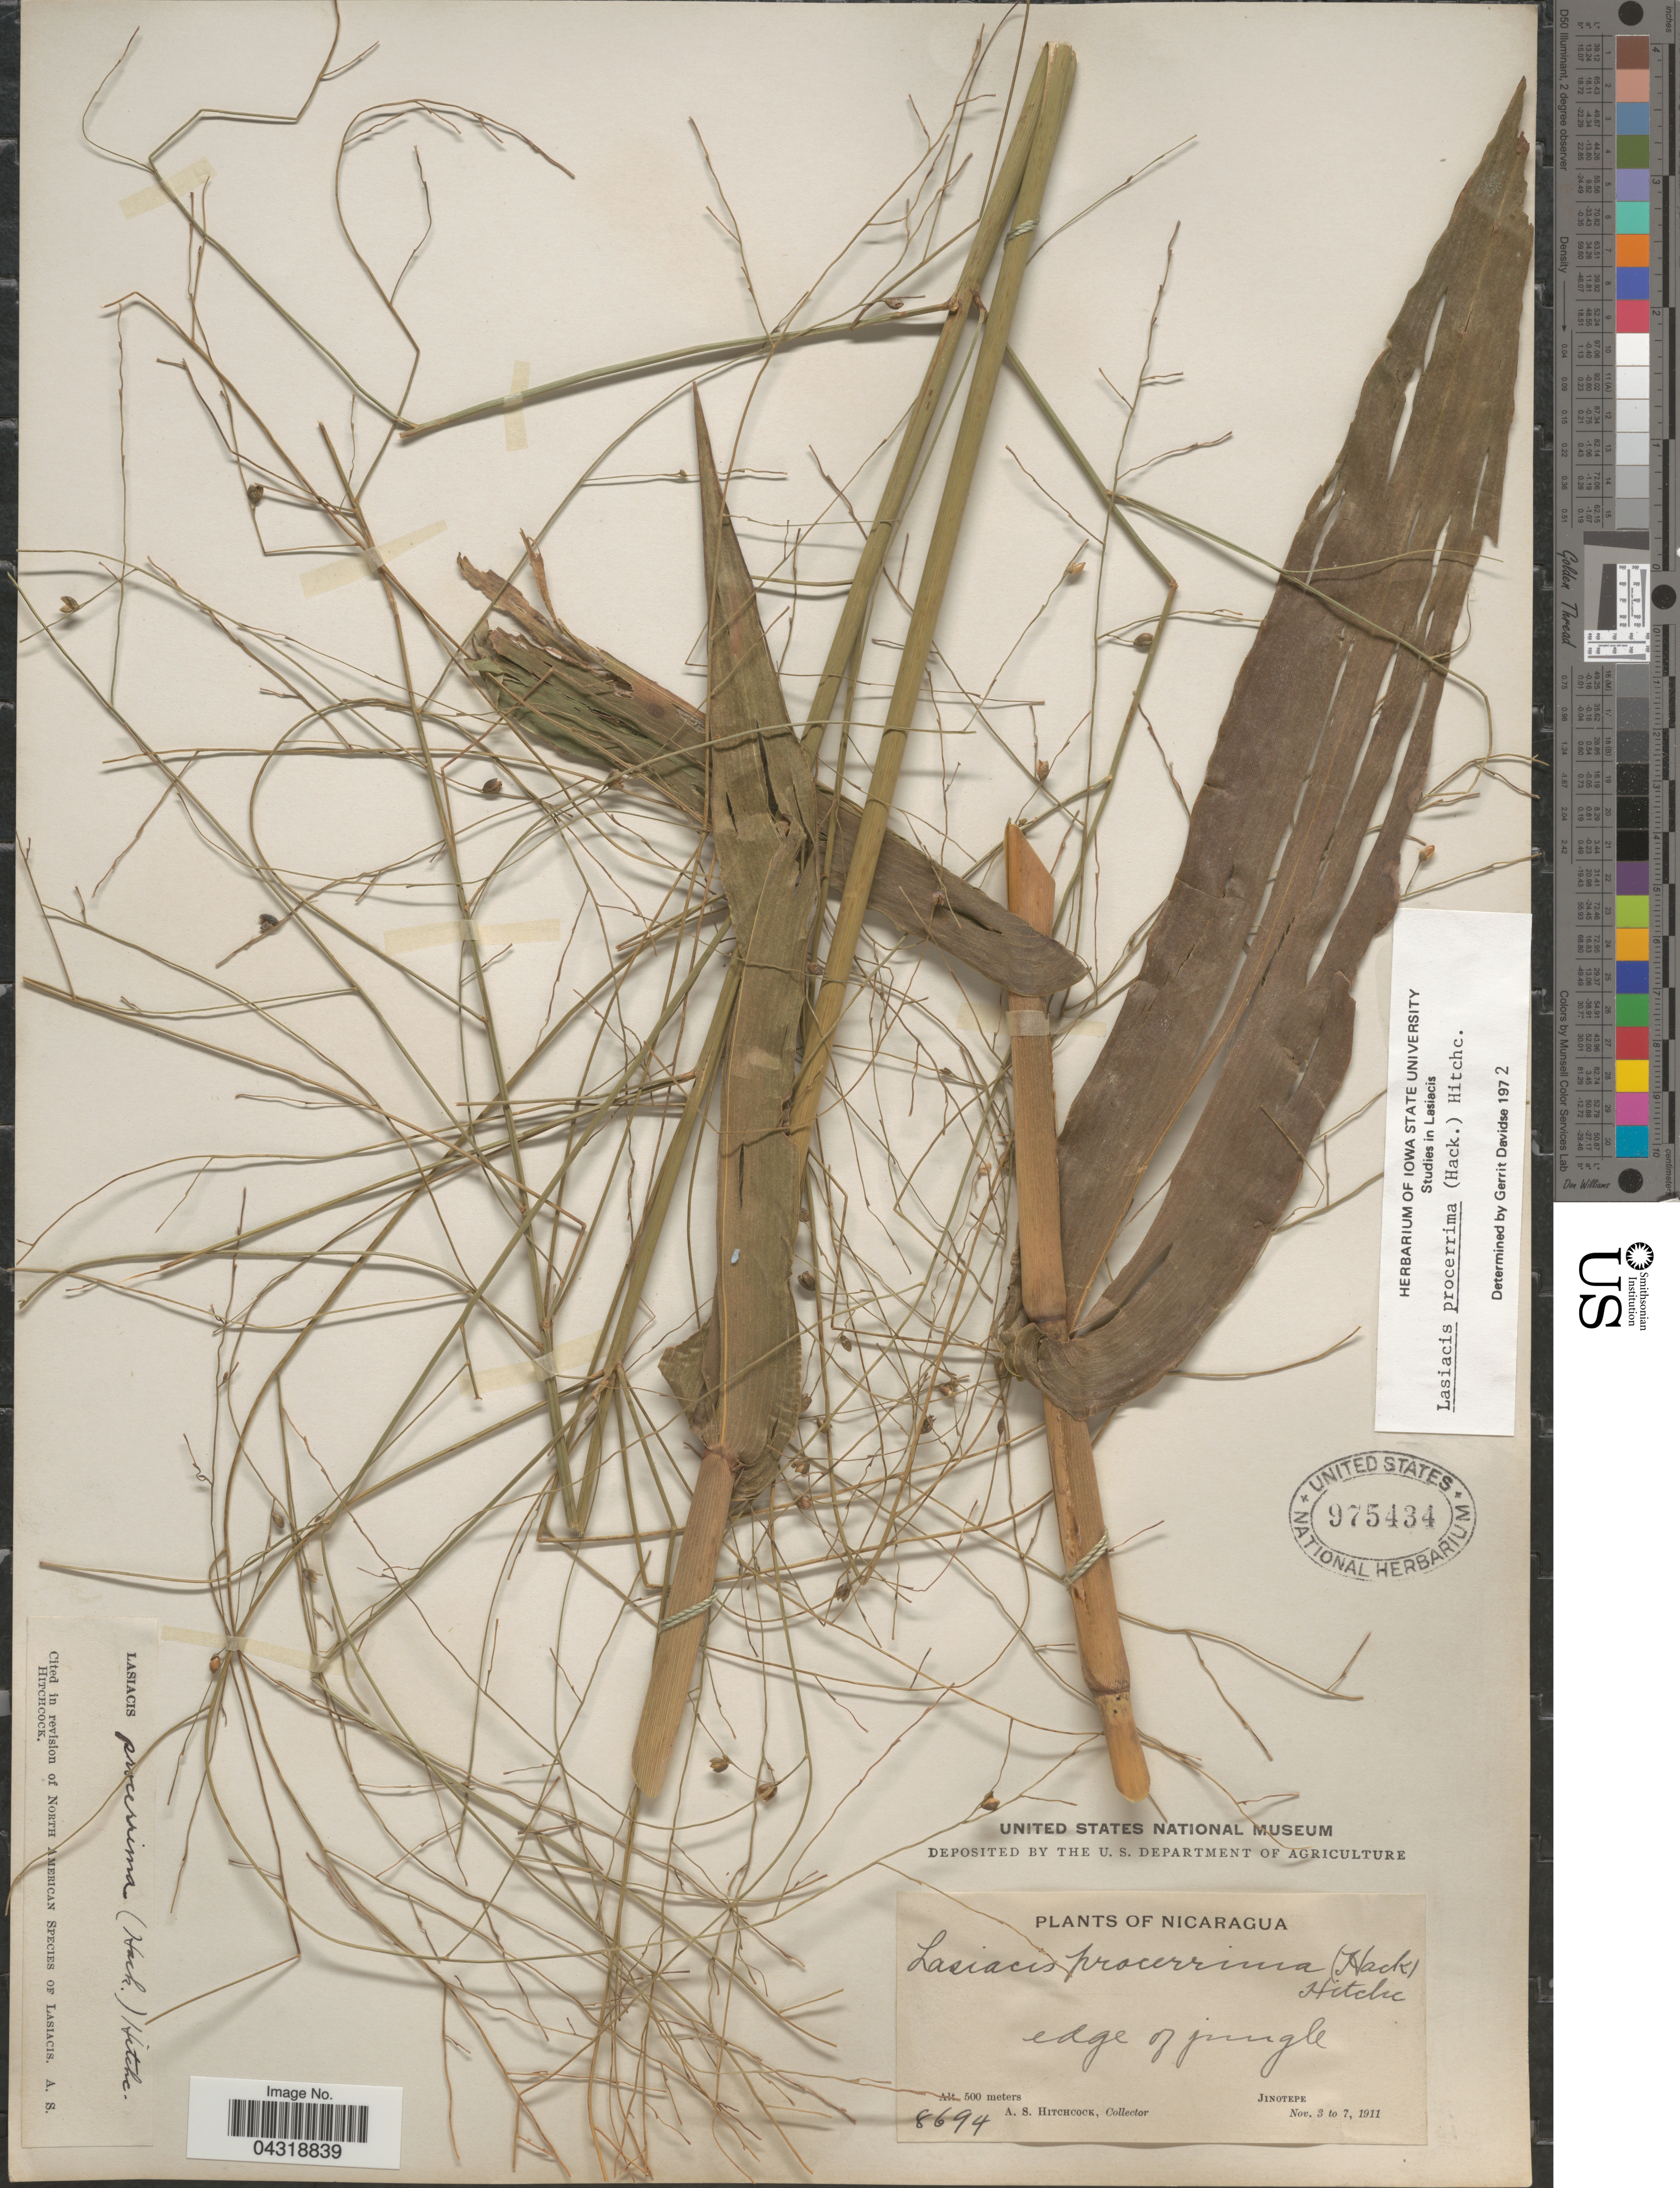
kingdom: Plantae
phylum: Tracheophyta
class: Liliopsida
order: Poales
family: Poaceae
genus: Lasiacis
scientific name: Lasiacis procerrima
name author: (Hack.) Hitchc.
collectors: A. S. Hitchcock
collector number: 8694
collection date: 1911-11-03/1911-11-07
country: Nicaragua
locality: Edge of jungle. Jinotepe.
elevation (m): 500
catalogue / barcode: US 975434